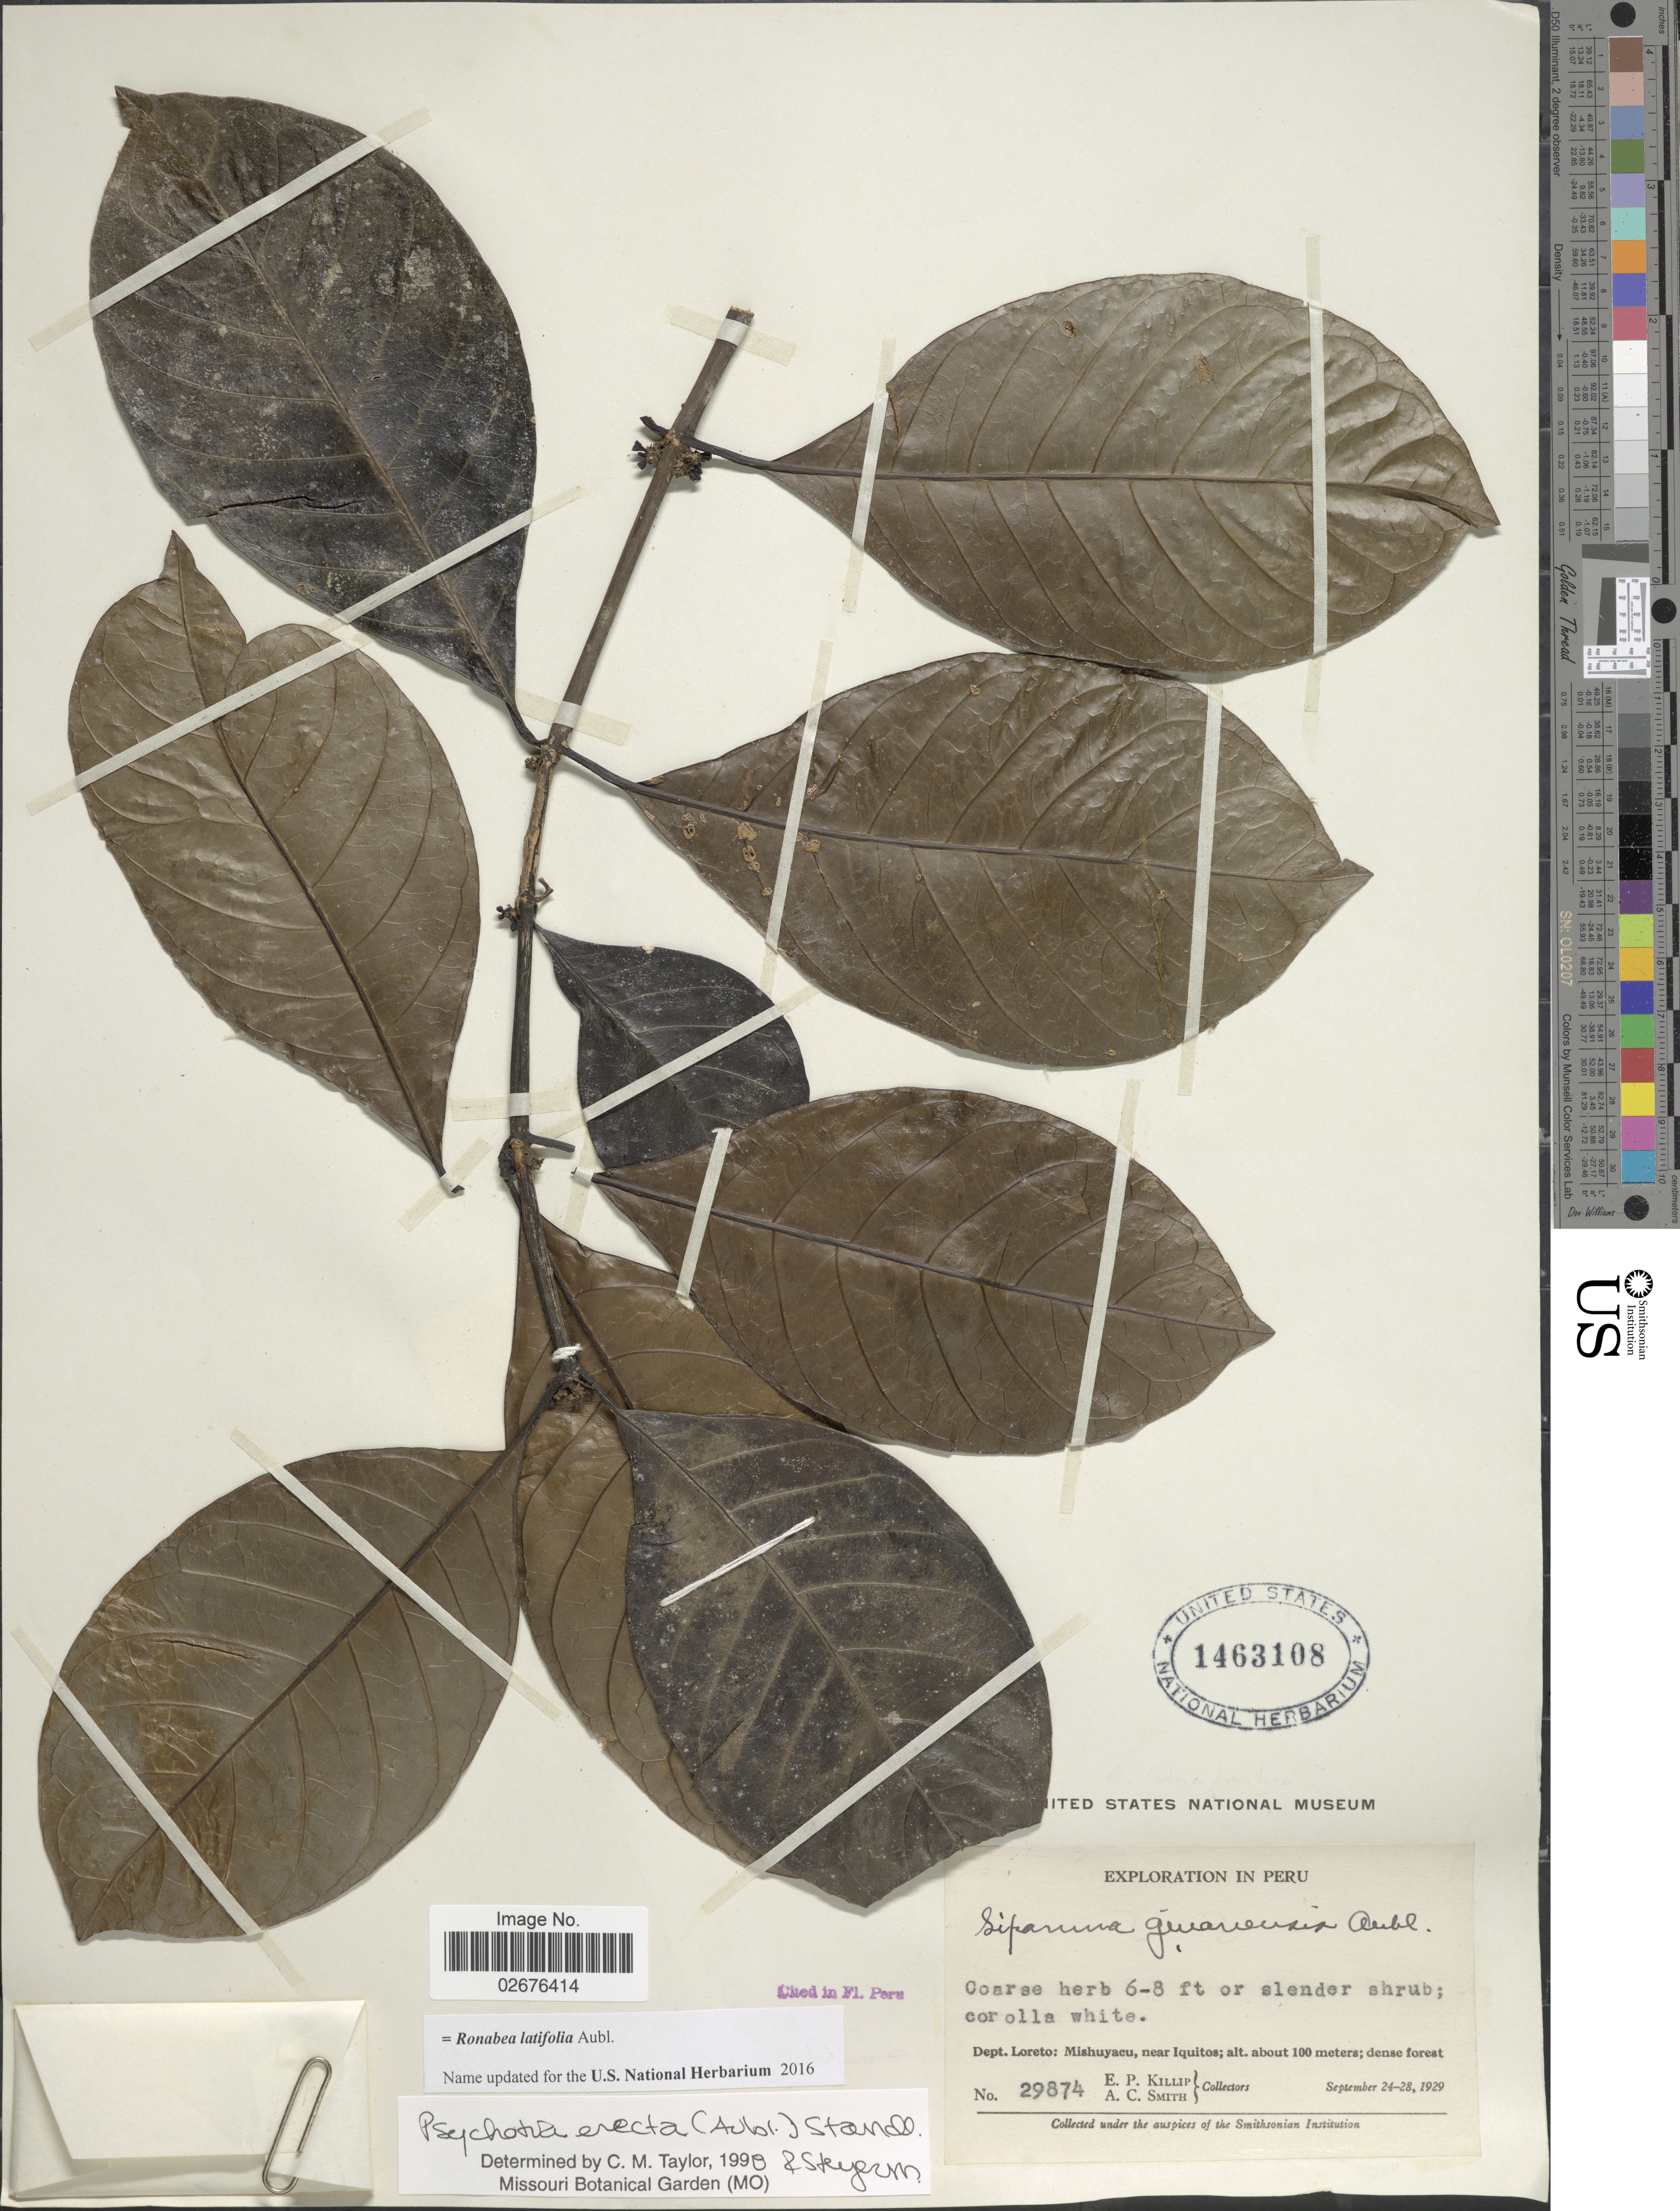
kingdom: Plantae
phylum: Tracheophyta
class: Magnoliopsida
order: Gentianales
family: Rubiaceae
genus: Ronabea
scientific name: Ronabea latifolia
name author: Aubl.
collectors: E. P. Killip & A. C. Smith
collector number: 29874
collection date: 1929-09-24/1929-09-28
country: Peru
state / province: Loreto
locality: Mishuyacu, near Iquitos; dense forest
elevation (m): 100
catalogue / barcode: US 1463108